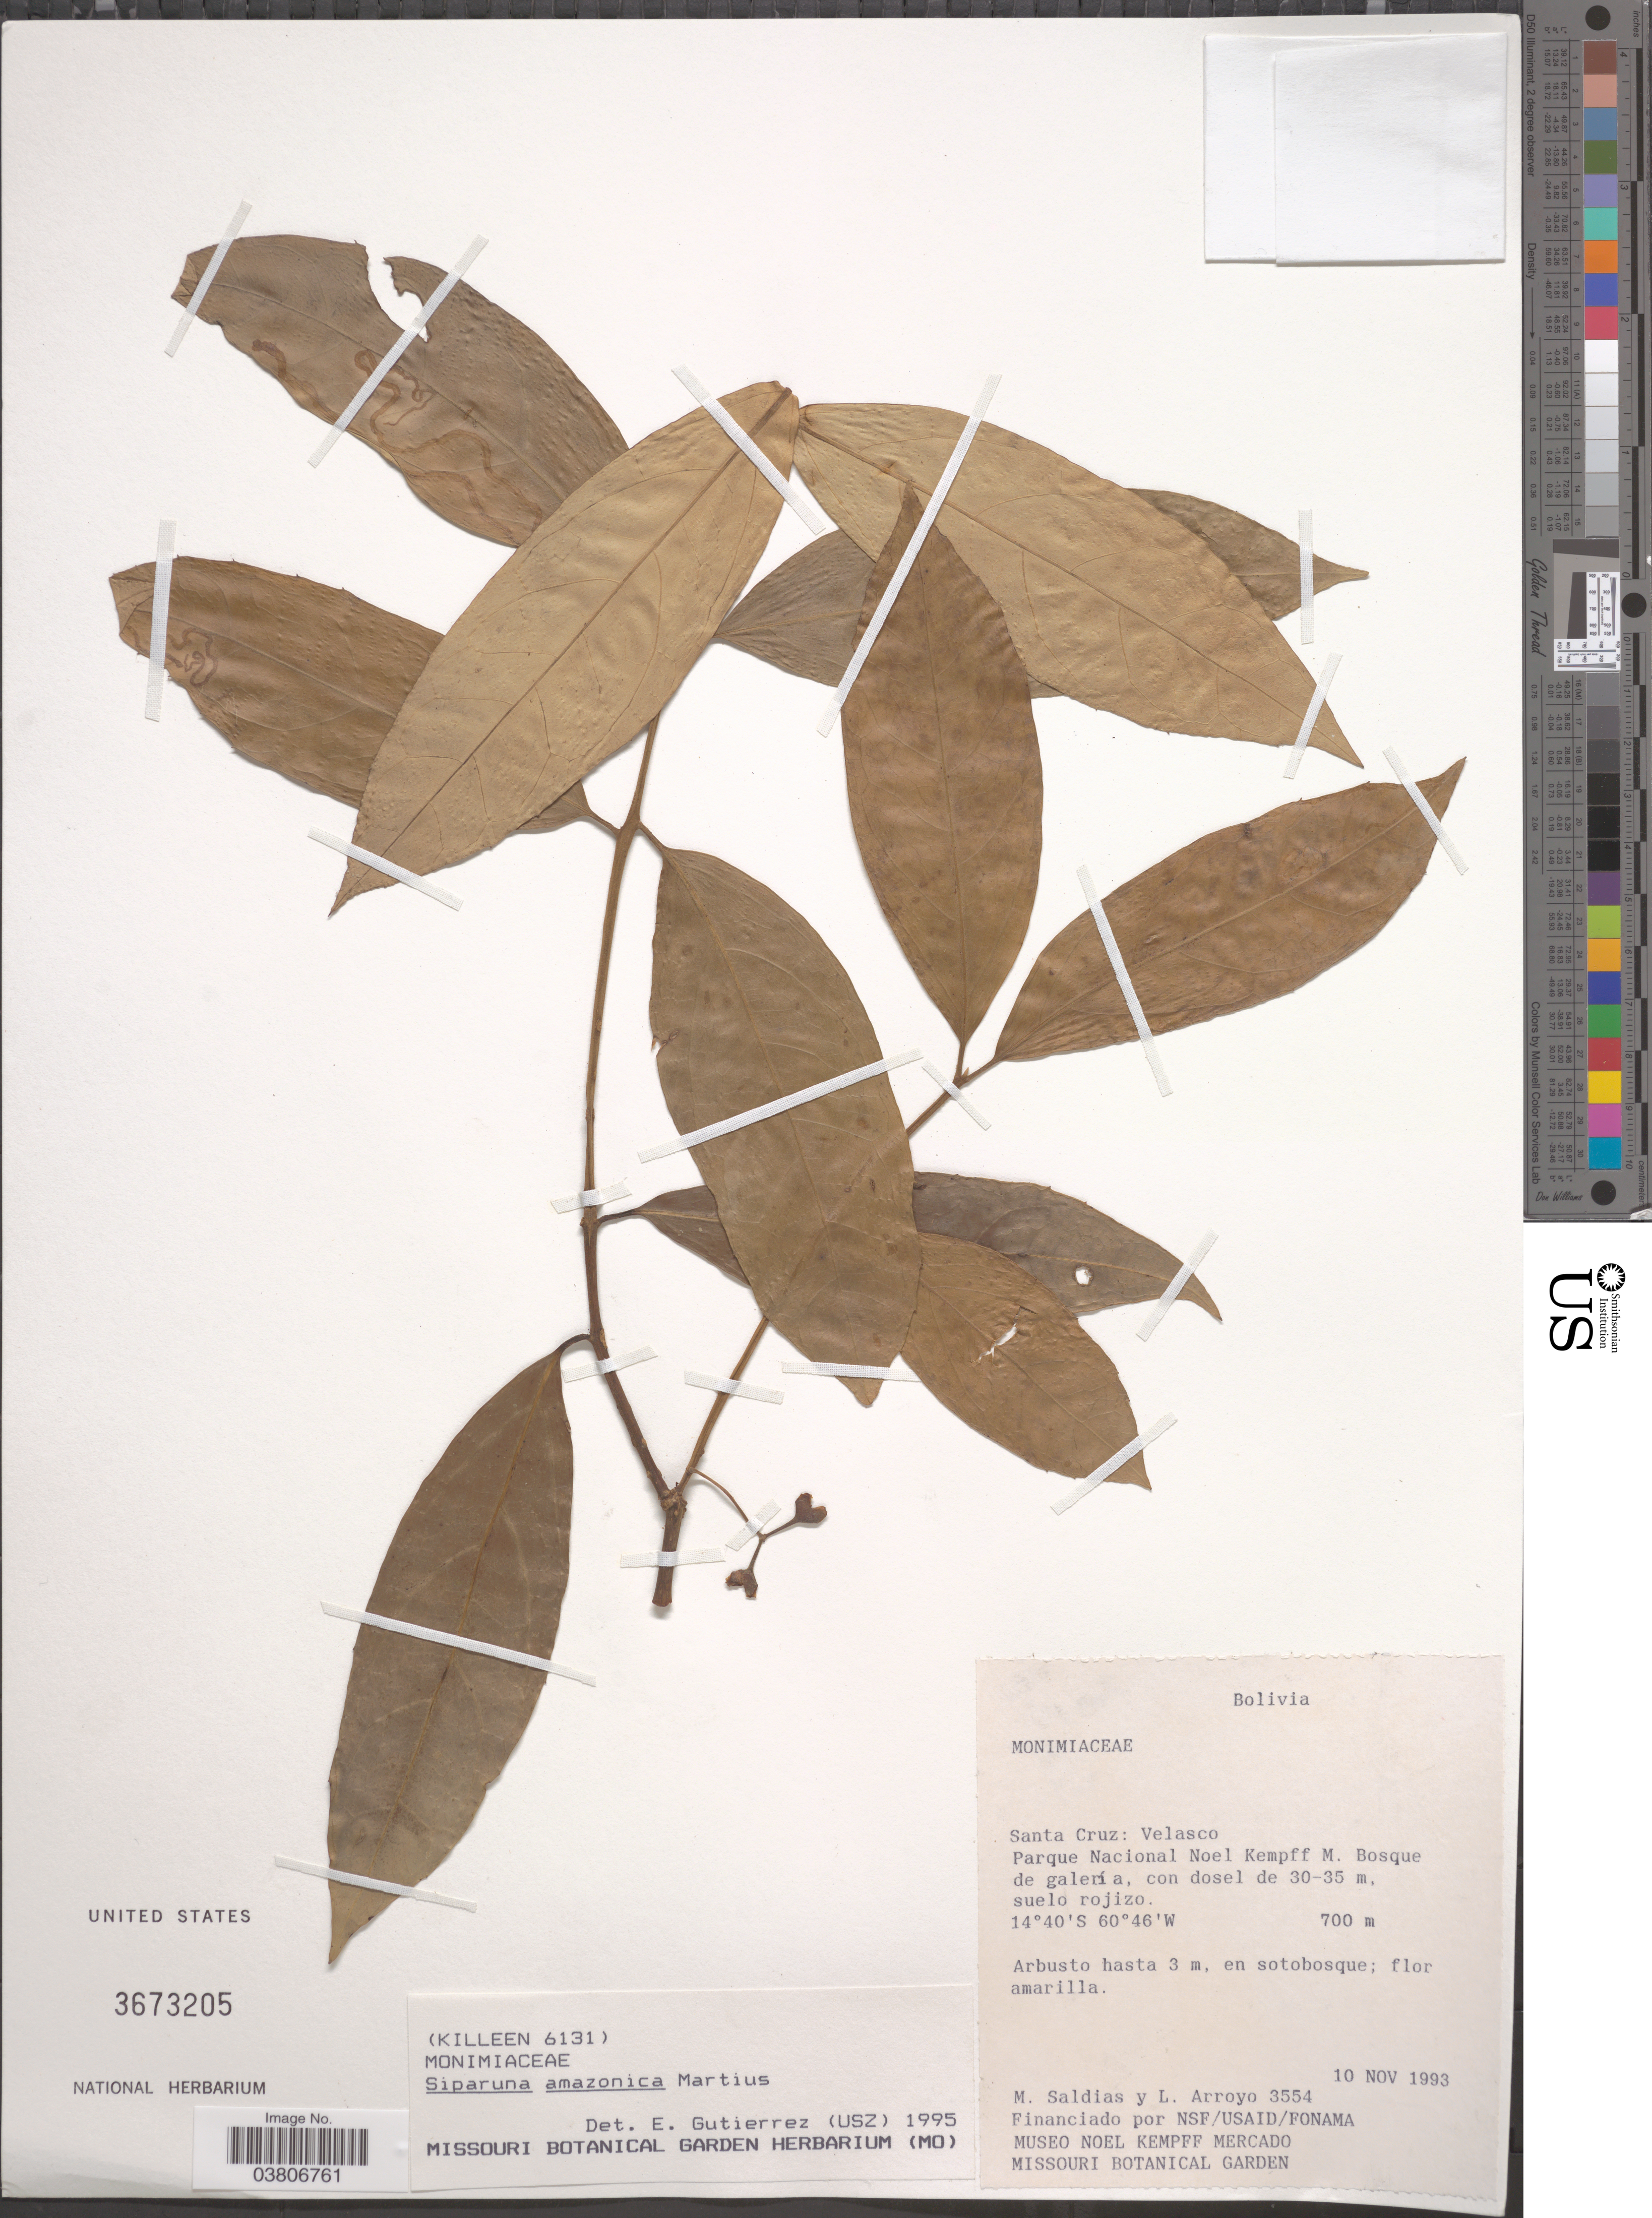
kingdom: Plantae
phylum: Tracheophyta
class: Magnoliopsida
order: Laurales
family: Siparunaceae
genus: Siparuna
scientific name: Siparuna amazonica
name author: Mart. ex A. DC.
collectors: M. Saldias & L. Arroyo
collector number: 3554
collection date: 1993-11-10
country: Bolivia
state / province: Santa Cruz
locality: Velasco Parque Nacional Noel Kempff M. Bosque de galería, con dosel de 30-35 m suelo rojizo.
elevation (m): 700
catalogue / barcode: US 3673205